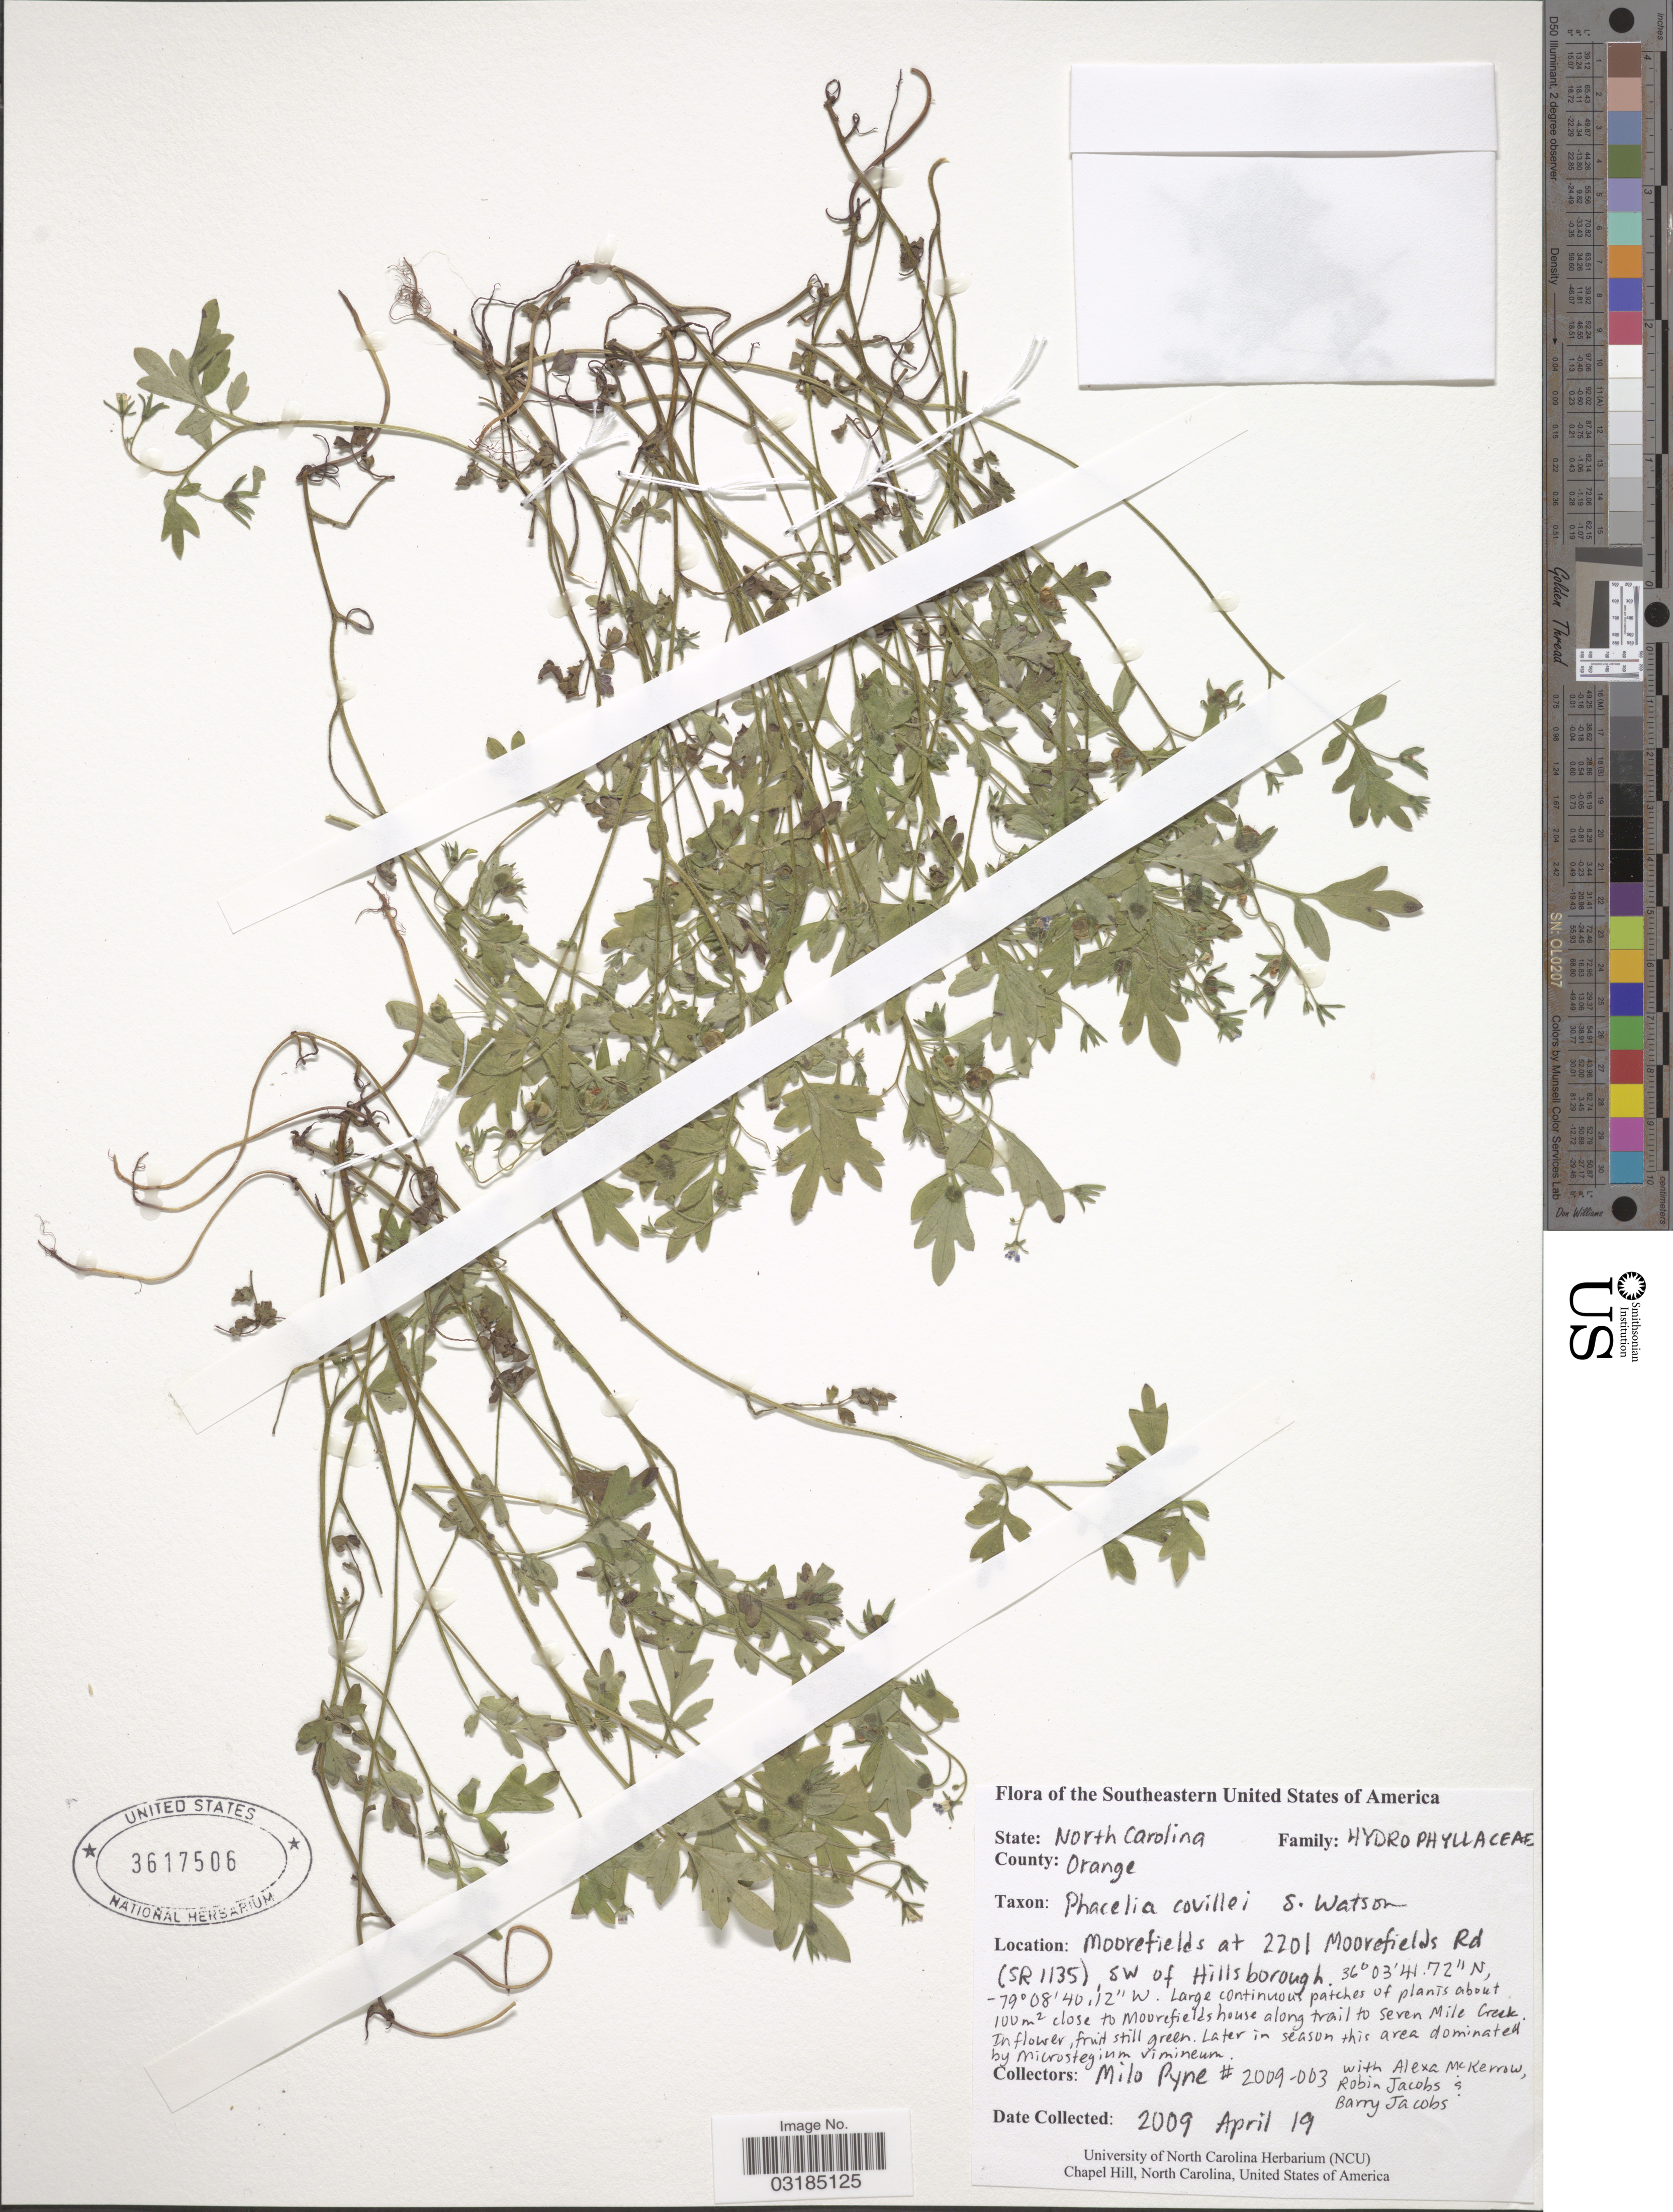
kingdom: Plantae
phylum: Tracheophyta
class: Magnoliopsida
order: Boraginales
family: Hydrophyllaceae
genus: Phacelia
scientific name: Phacelia covillei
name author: S. Watson in A. Gray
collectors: R. Jacobs & B. Jacobs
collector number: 2009-003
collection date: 2009-04-19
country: United States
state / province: North Carolina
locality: County: Orange. Moorefields at 2201 Moorefields Rd (SR 1135), SW of Hillsborough. Close to Moorefields house along trail to Seven Mile Creek.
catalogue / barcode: US 3617506